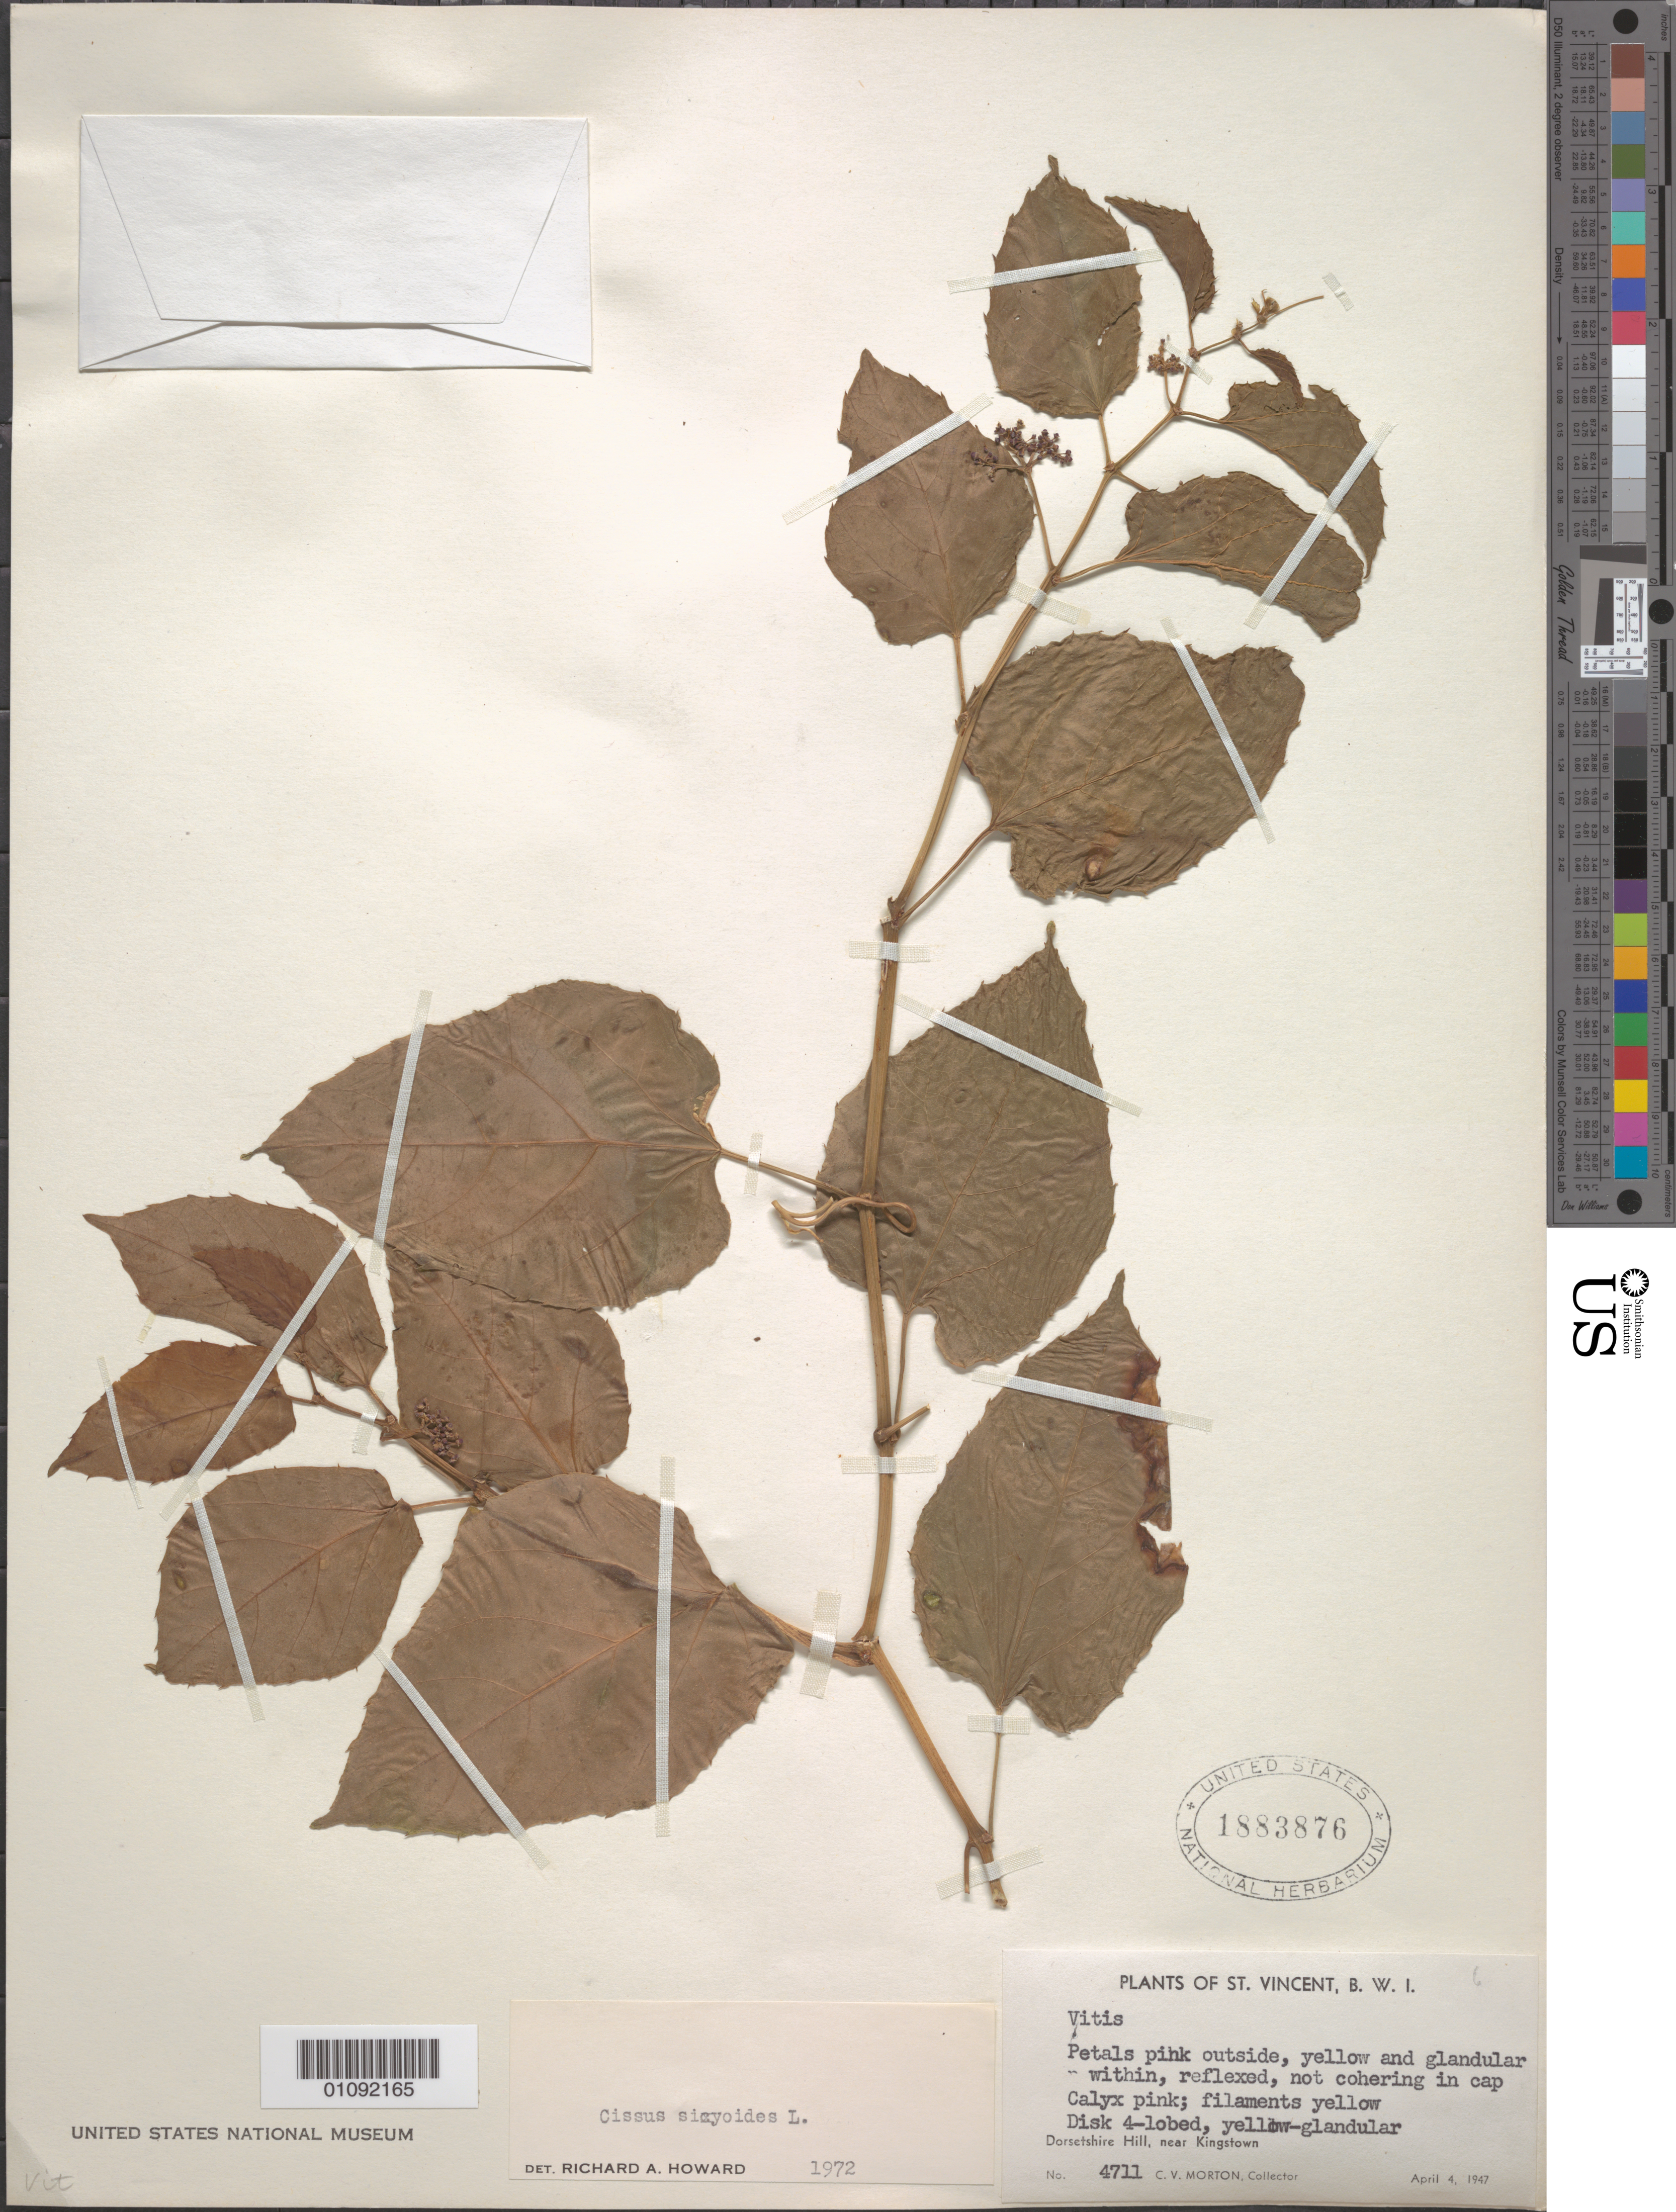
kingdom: Plantae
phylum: Tracheophyta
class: Magnoliopsida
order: Vitales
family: Vitaceae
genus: Cissus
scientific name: Cissus verticillata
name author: (L.) Nicolson & C.E. Jarvis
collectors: C. V. Morton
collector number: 4711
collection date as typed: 04 Apr 1947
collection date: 1947-04-04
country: St. Vincent - Grenadines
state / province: Saint George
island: St. Vincent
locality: Dorsetshire Hill, near Kingstown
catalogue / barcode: US 1883876